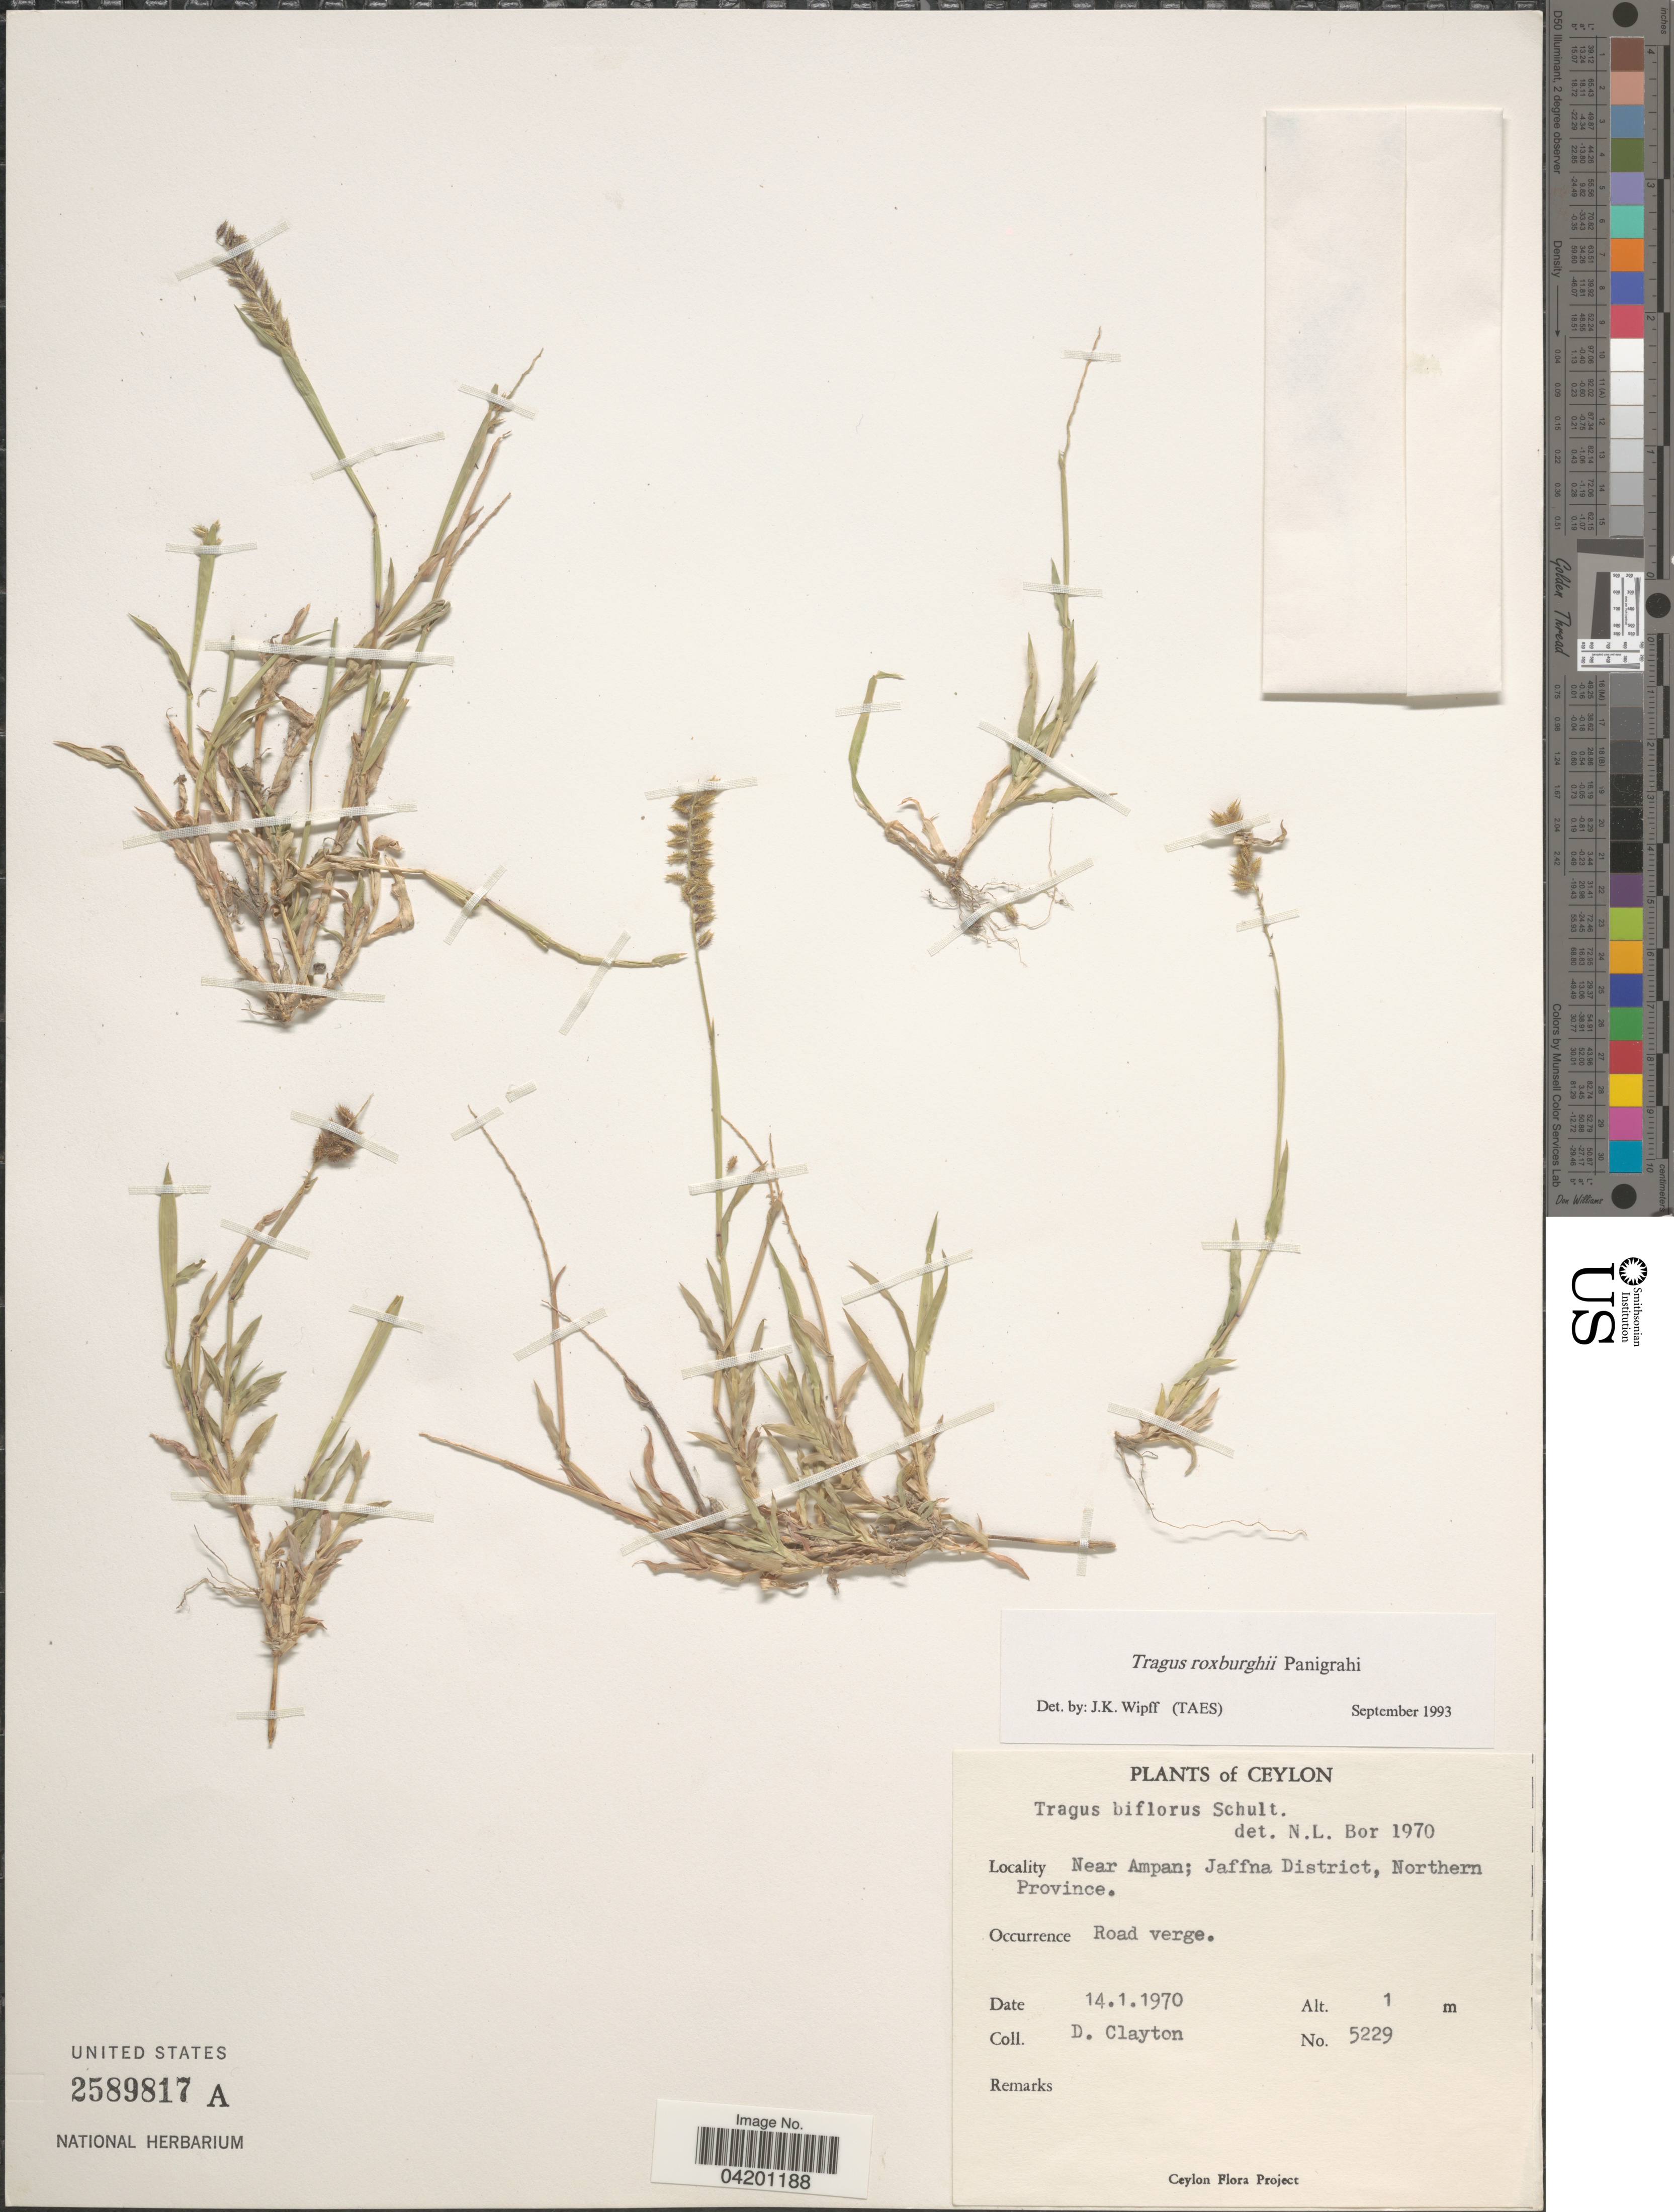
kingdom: Plantae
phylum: Tracheophyta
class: Liliopsida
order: Poales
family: Poaceae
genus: Tragus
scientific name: Tragus roxburghii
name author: Panigrahi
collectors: D. Clayton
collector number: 5229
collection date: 1970-01-14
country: Sri Lanka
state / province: Northern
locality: Ceylon. Near Ampan; Jaffna District.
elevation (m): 1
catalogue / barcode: US 2589817A